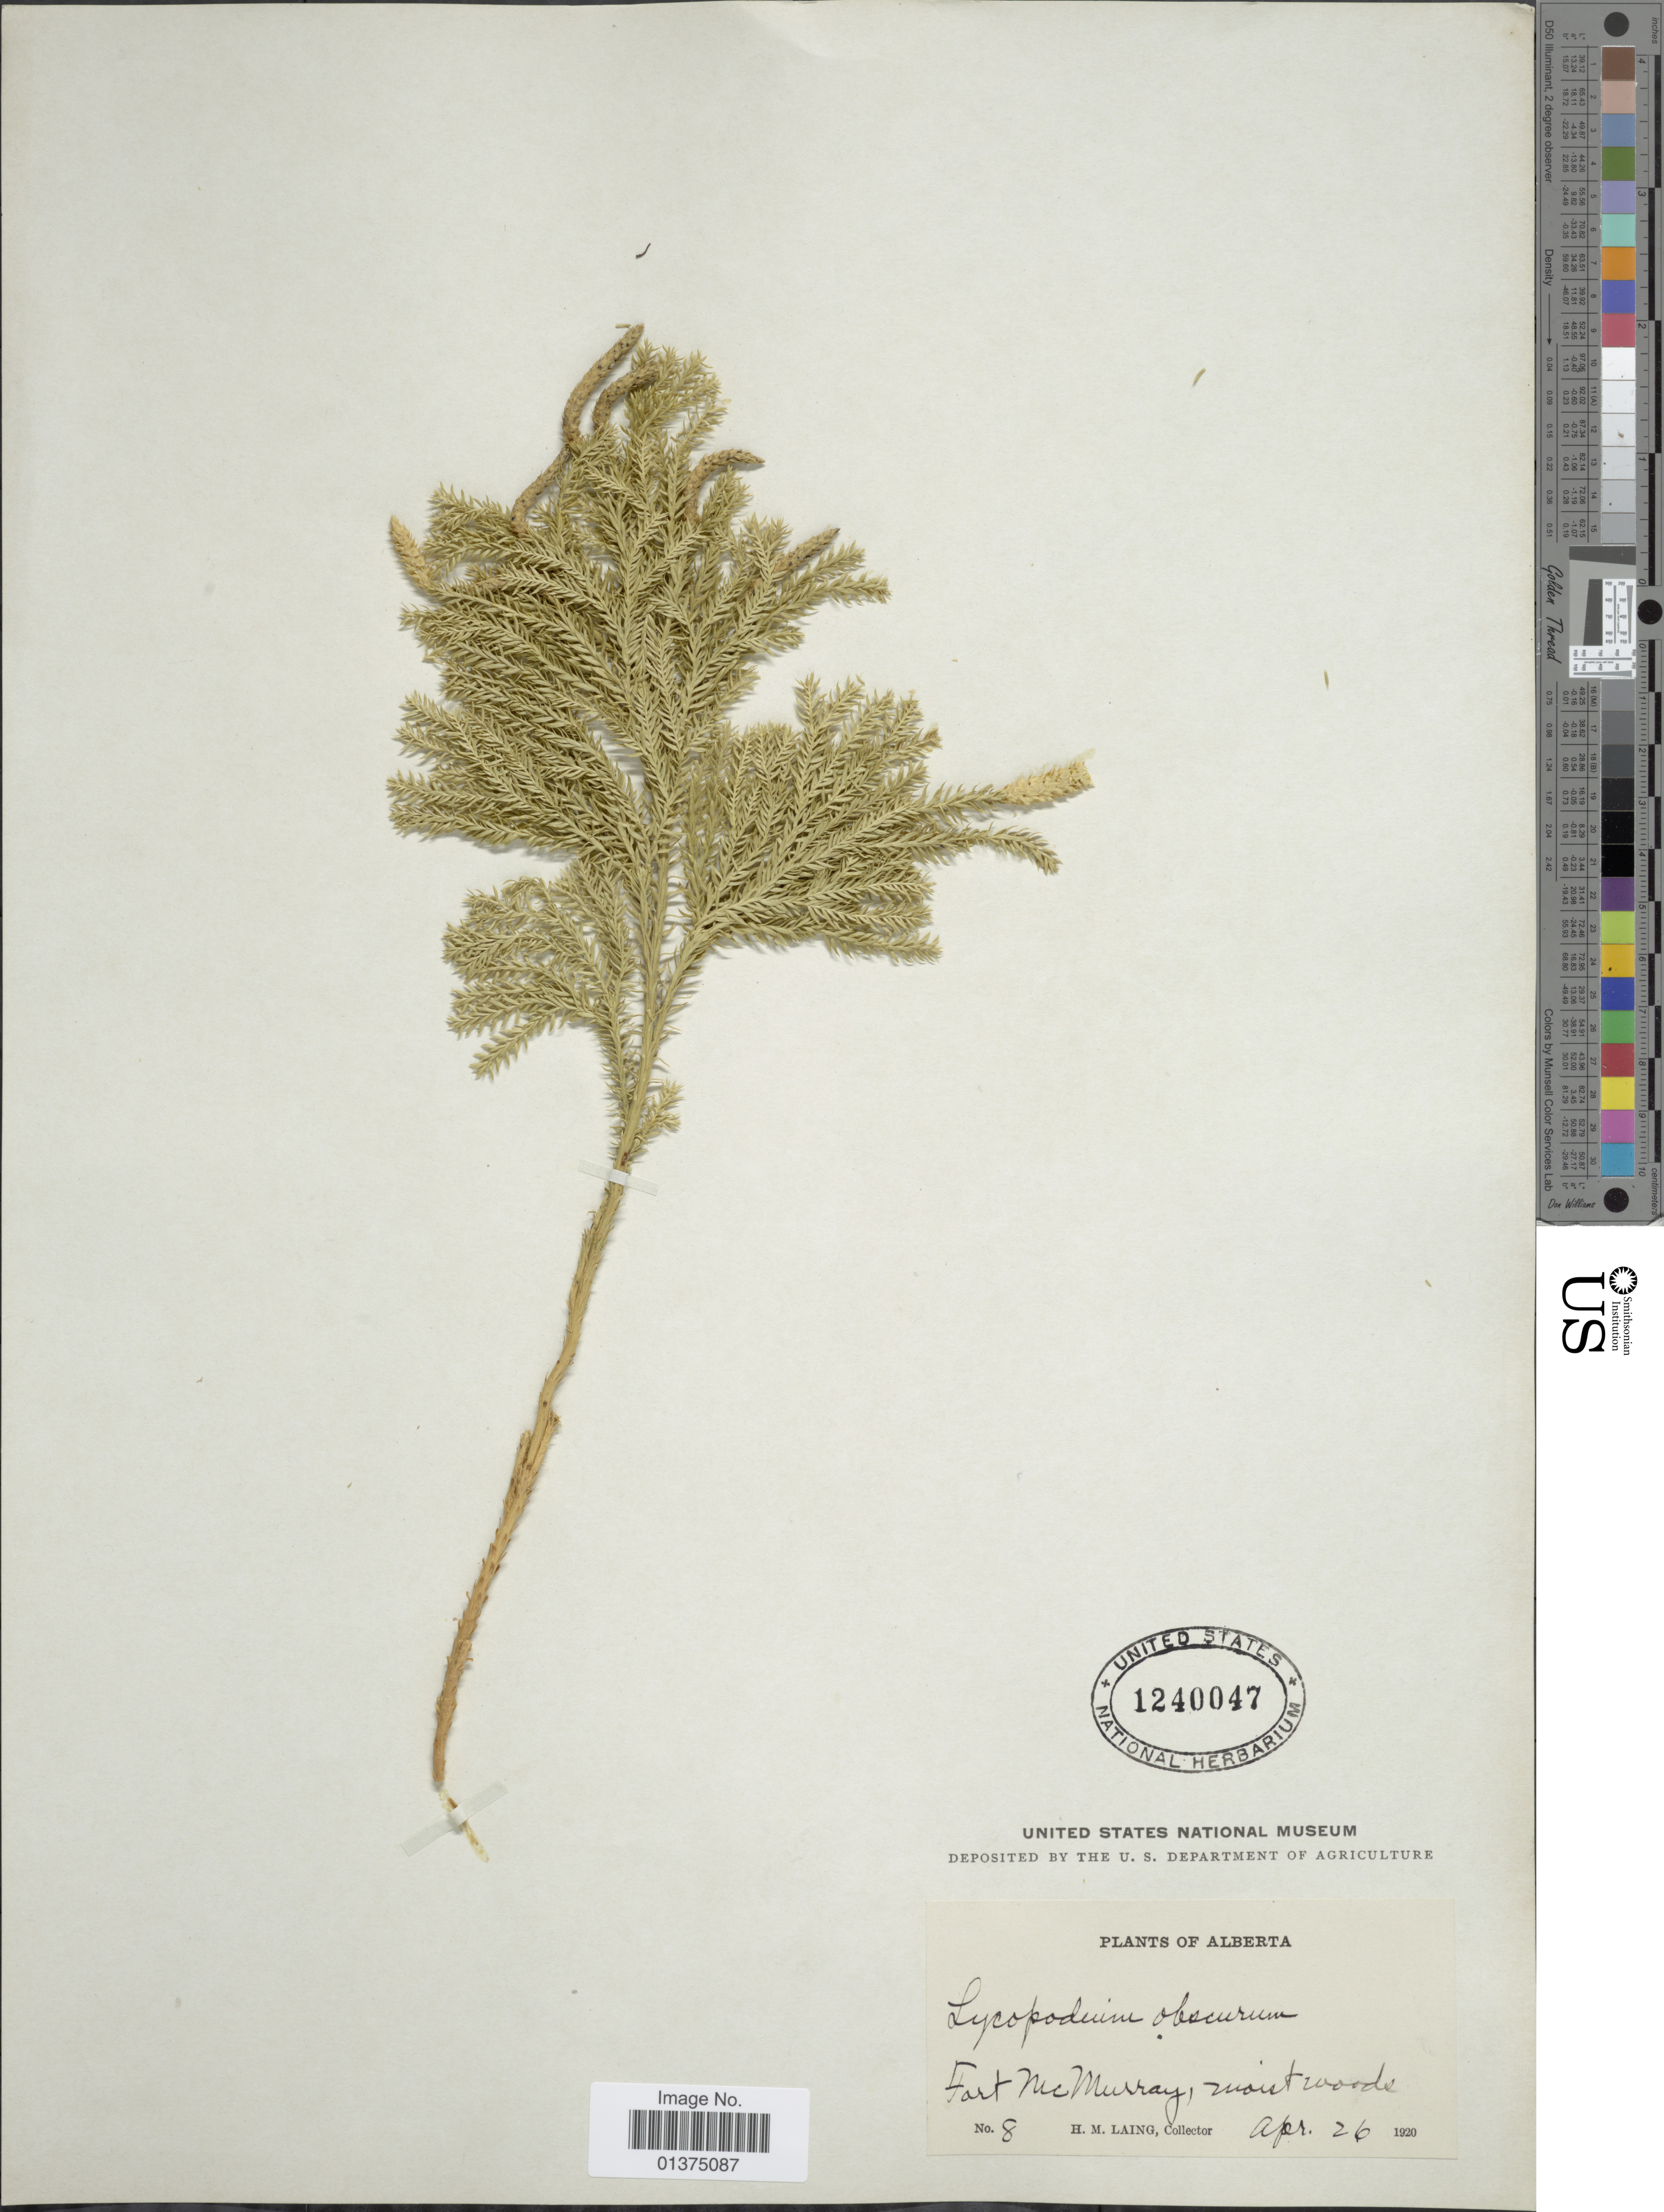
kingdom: Plantae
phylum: Tracheophyta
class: Lycopodiopsida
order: Lycopodiales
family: Lycopodiaceae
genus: Dendrolycopodium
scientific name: Dendrolycopodium dendroideum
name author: (Michx.) A. Haines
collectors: H. Laing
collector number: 8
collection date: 1920-04-26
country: Canada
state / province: Alberta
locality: Fort McMurray, moist woods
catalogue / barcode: US 1240047